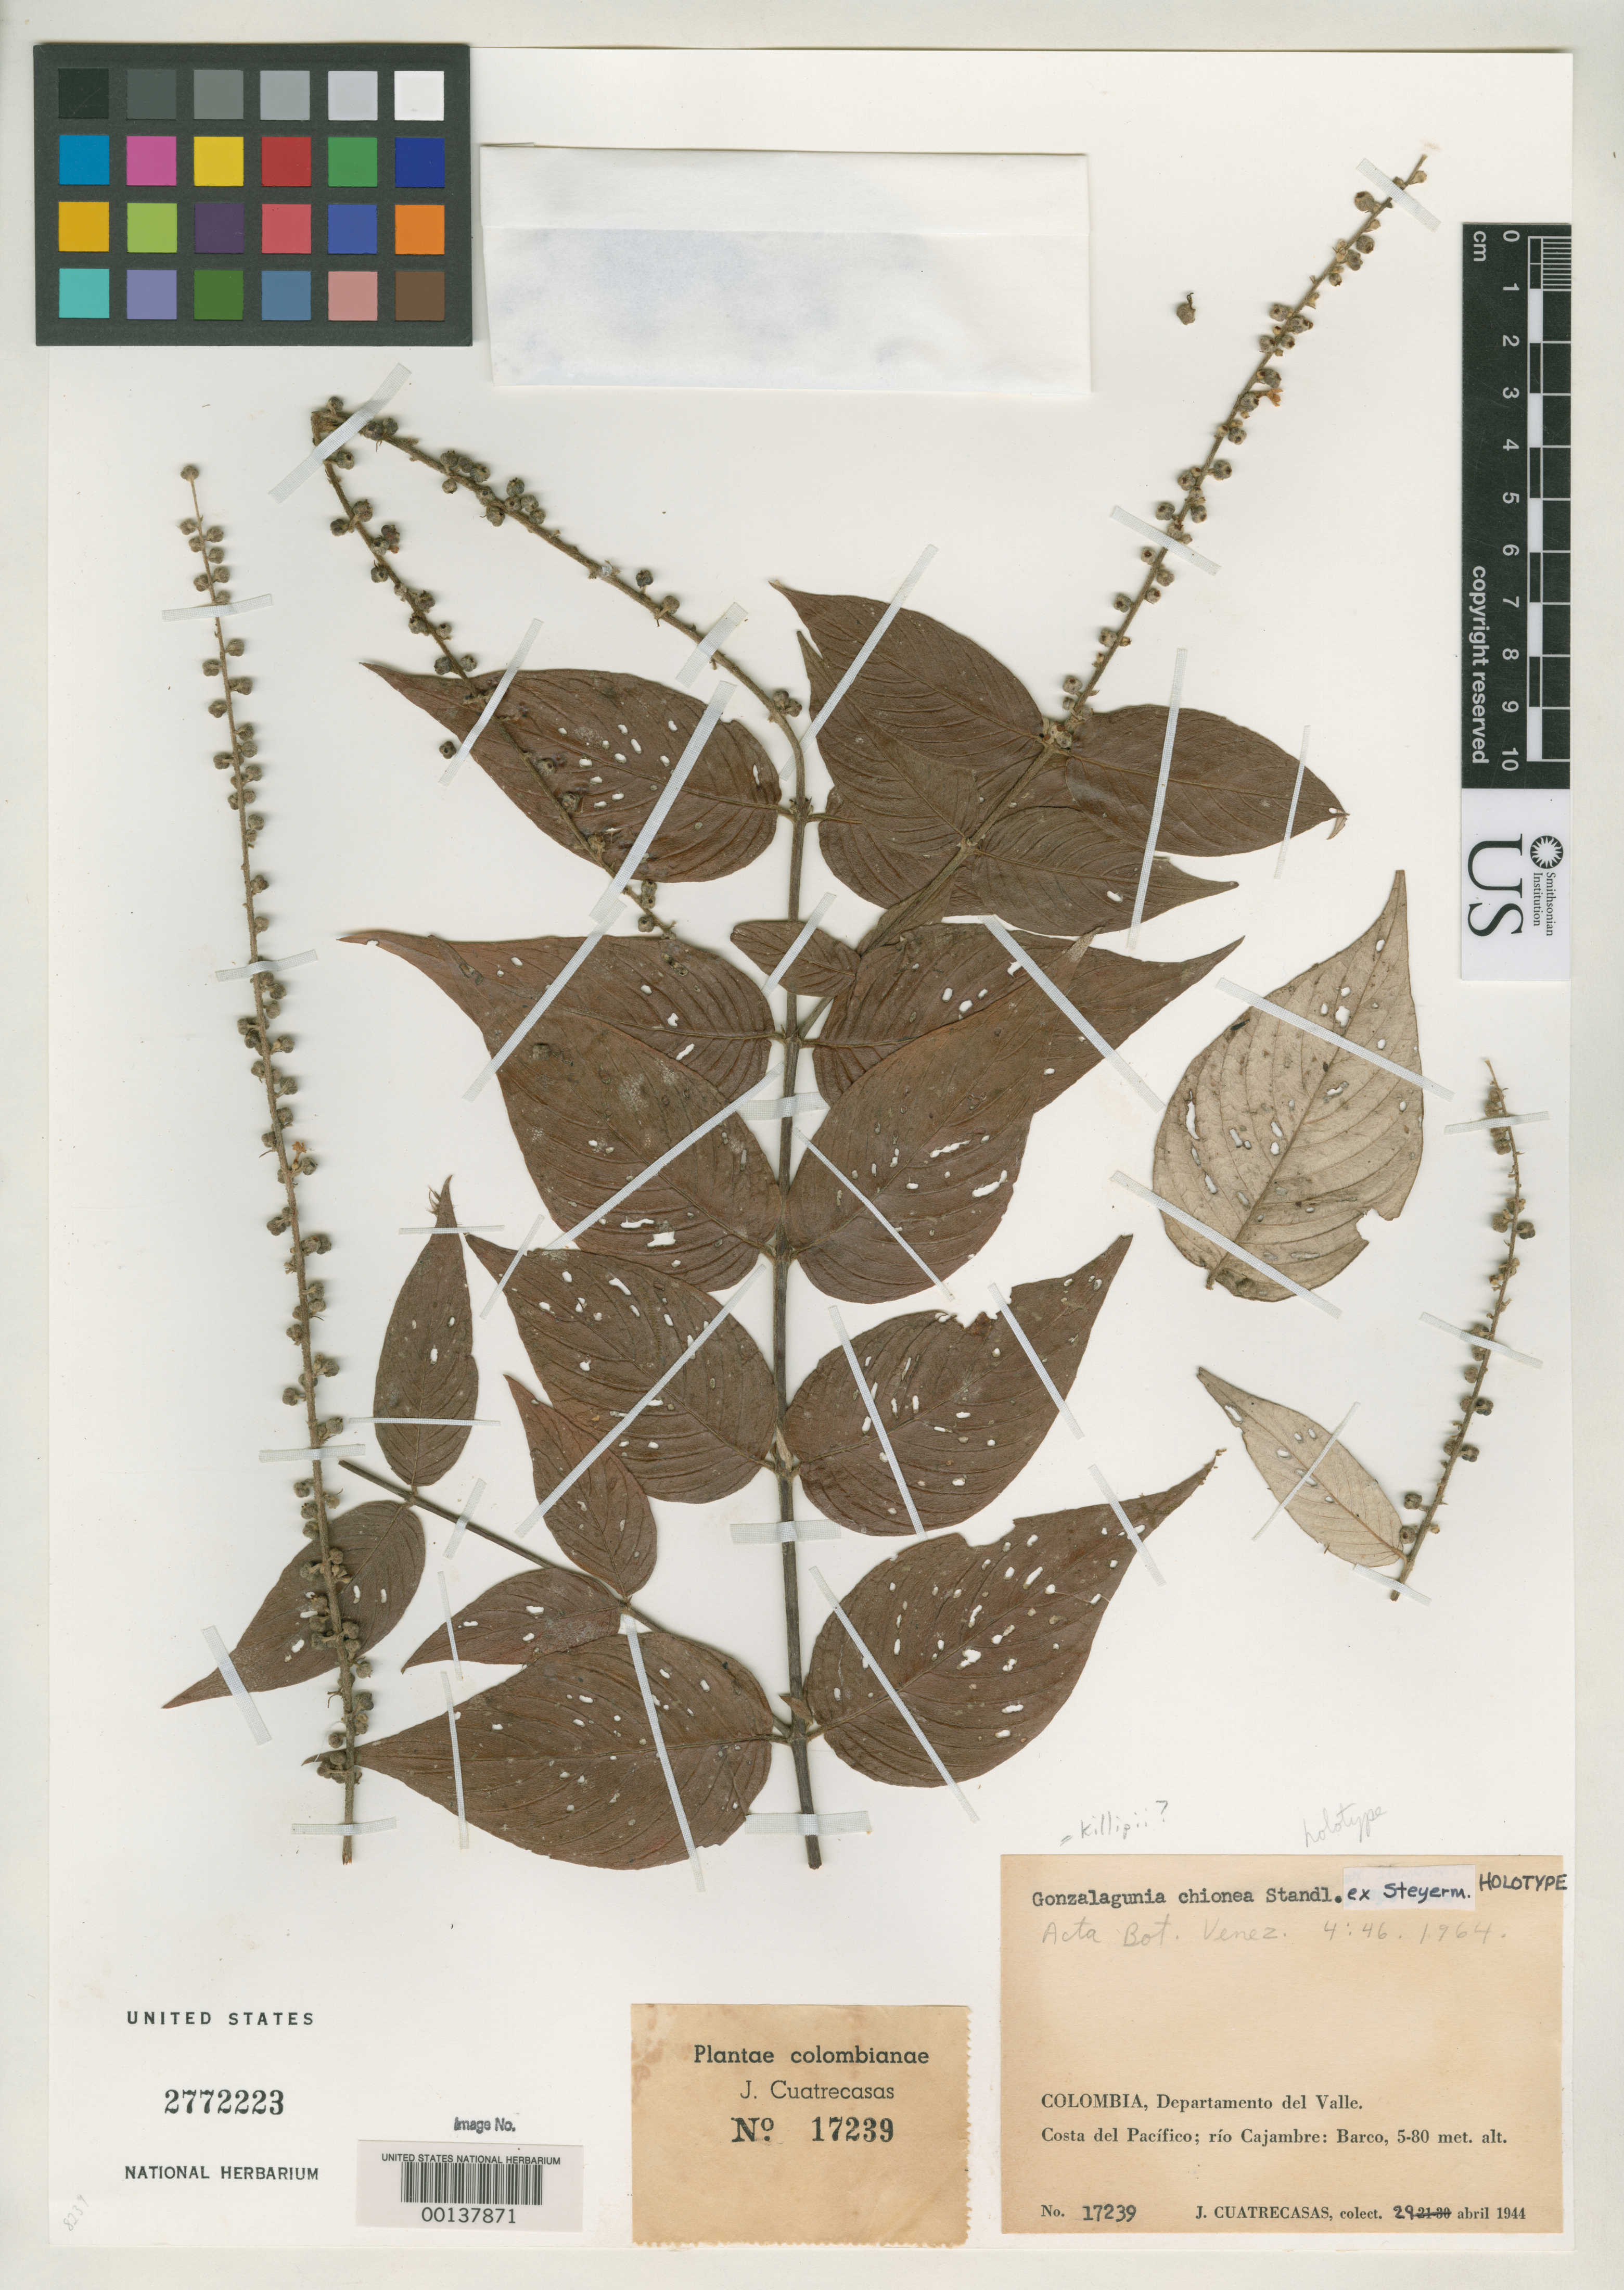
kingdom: Plantae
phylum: Tracheophyta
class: Magnoliopsida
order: Gentianales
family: Rubiaceae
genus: Gonzalagunia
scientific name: Gonzalagunia chionea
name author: Standl. ex Steyerm.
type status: Holotype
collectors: J. Cuatrecasas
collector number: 17239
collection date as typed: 21 Apr 1944 to 30 Apr 1944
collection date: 1944-04-21/1944-04-30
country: Colombia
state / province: Valle del Cauca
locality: Pacific Coast, Rio Cajambre, Barco.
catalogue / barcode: US 2772223